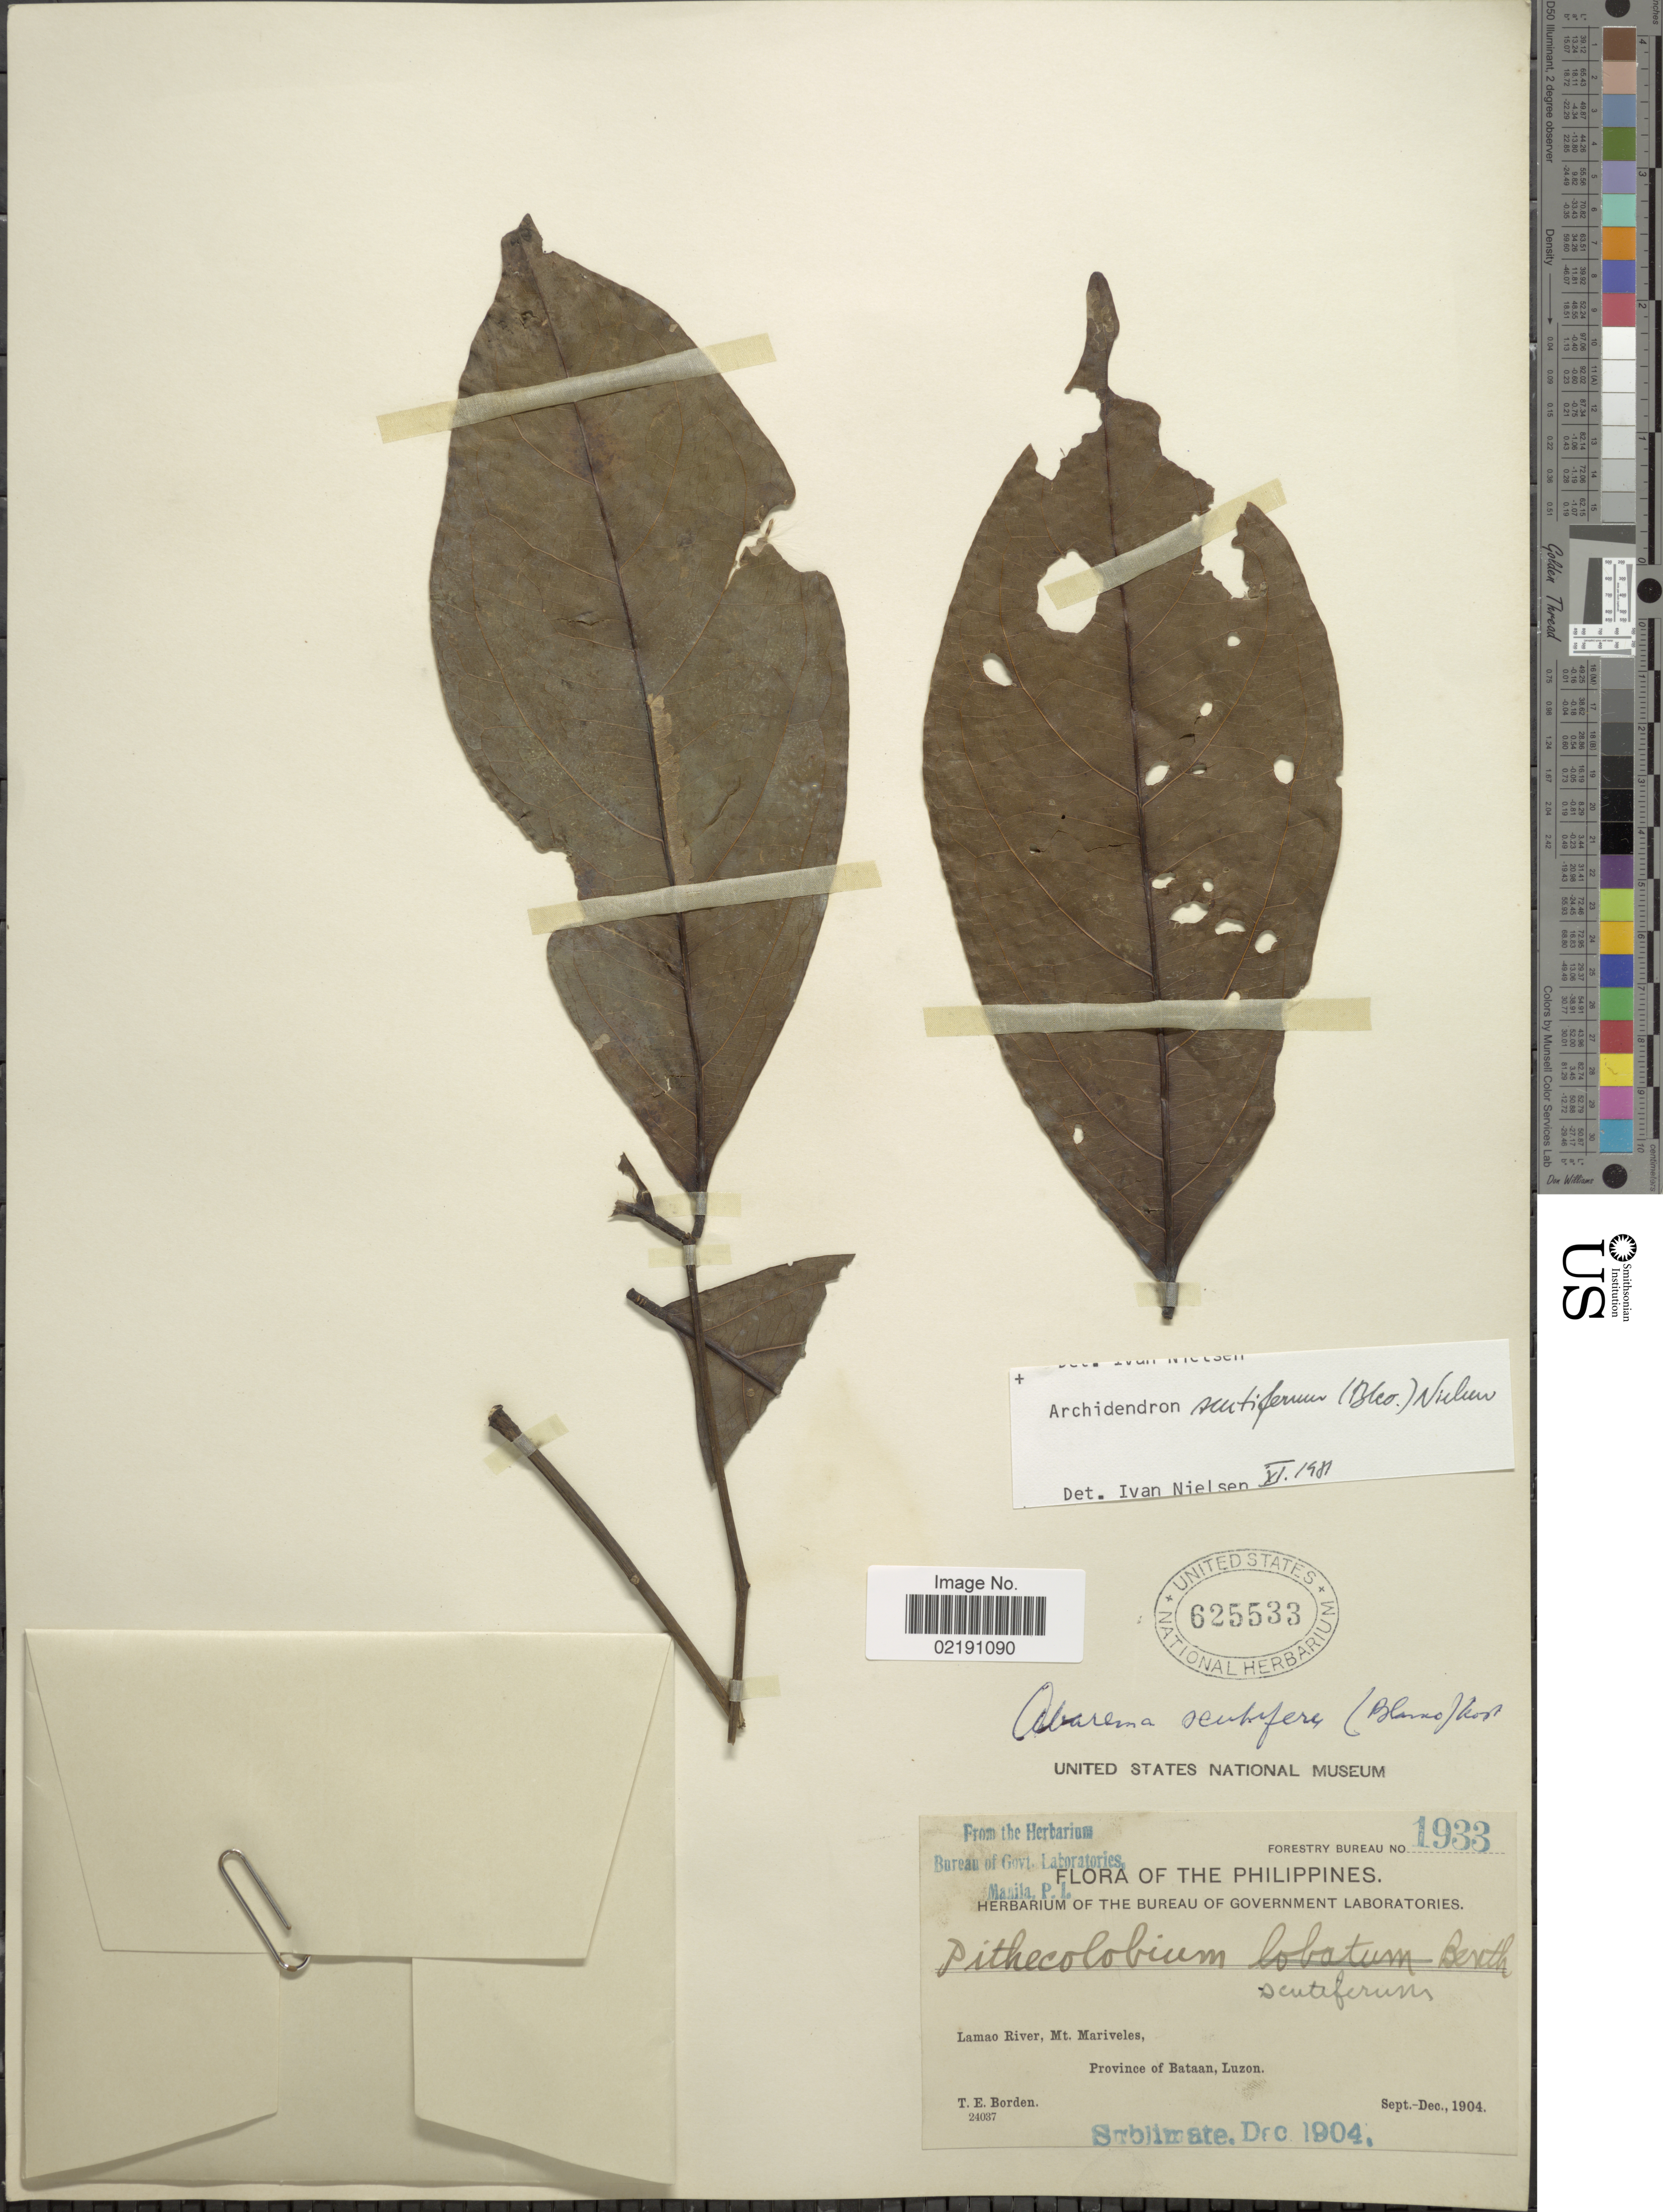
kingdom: Plantae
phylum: Tracheophyta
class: Magnoliopsida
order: Fabales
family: Fabaceae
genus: Archidendron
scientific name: Archidendron scutiferum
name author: (Blanco) I.C. Nielsen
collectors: T. E. Borden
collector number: Forestry Bureau 1933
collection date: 1904-09/1904-12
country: Philippines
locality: Lamao River, Mt. Mariveles, Province of Bataan, Luzon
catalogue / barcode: US 625533